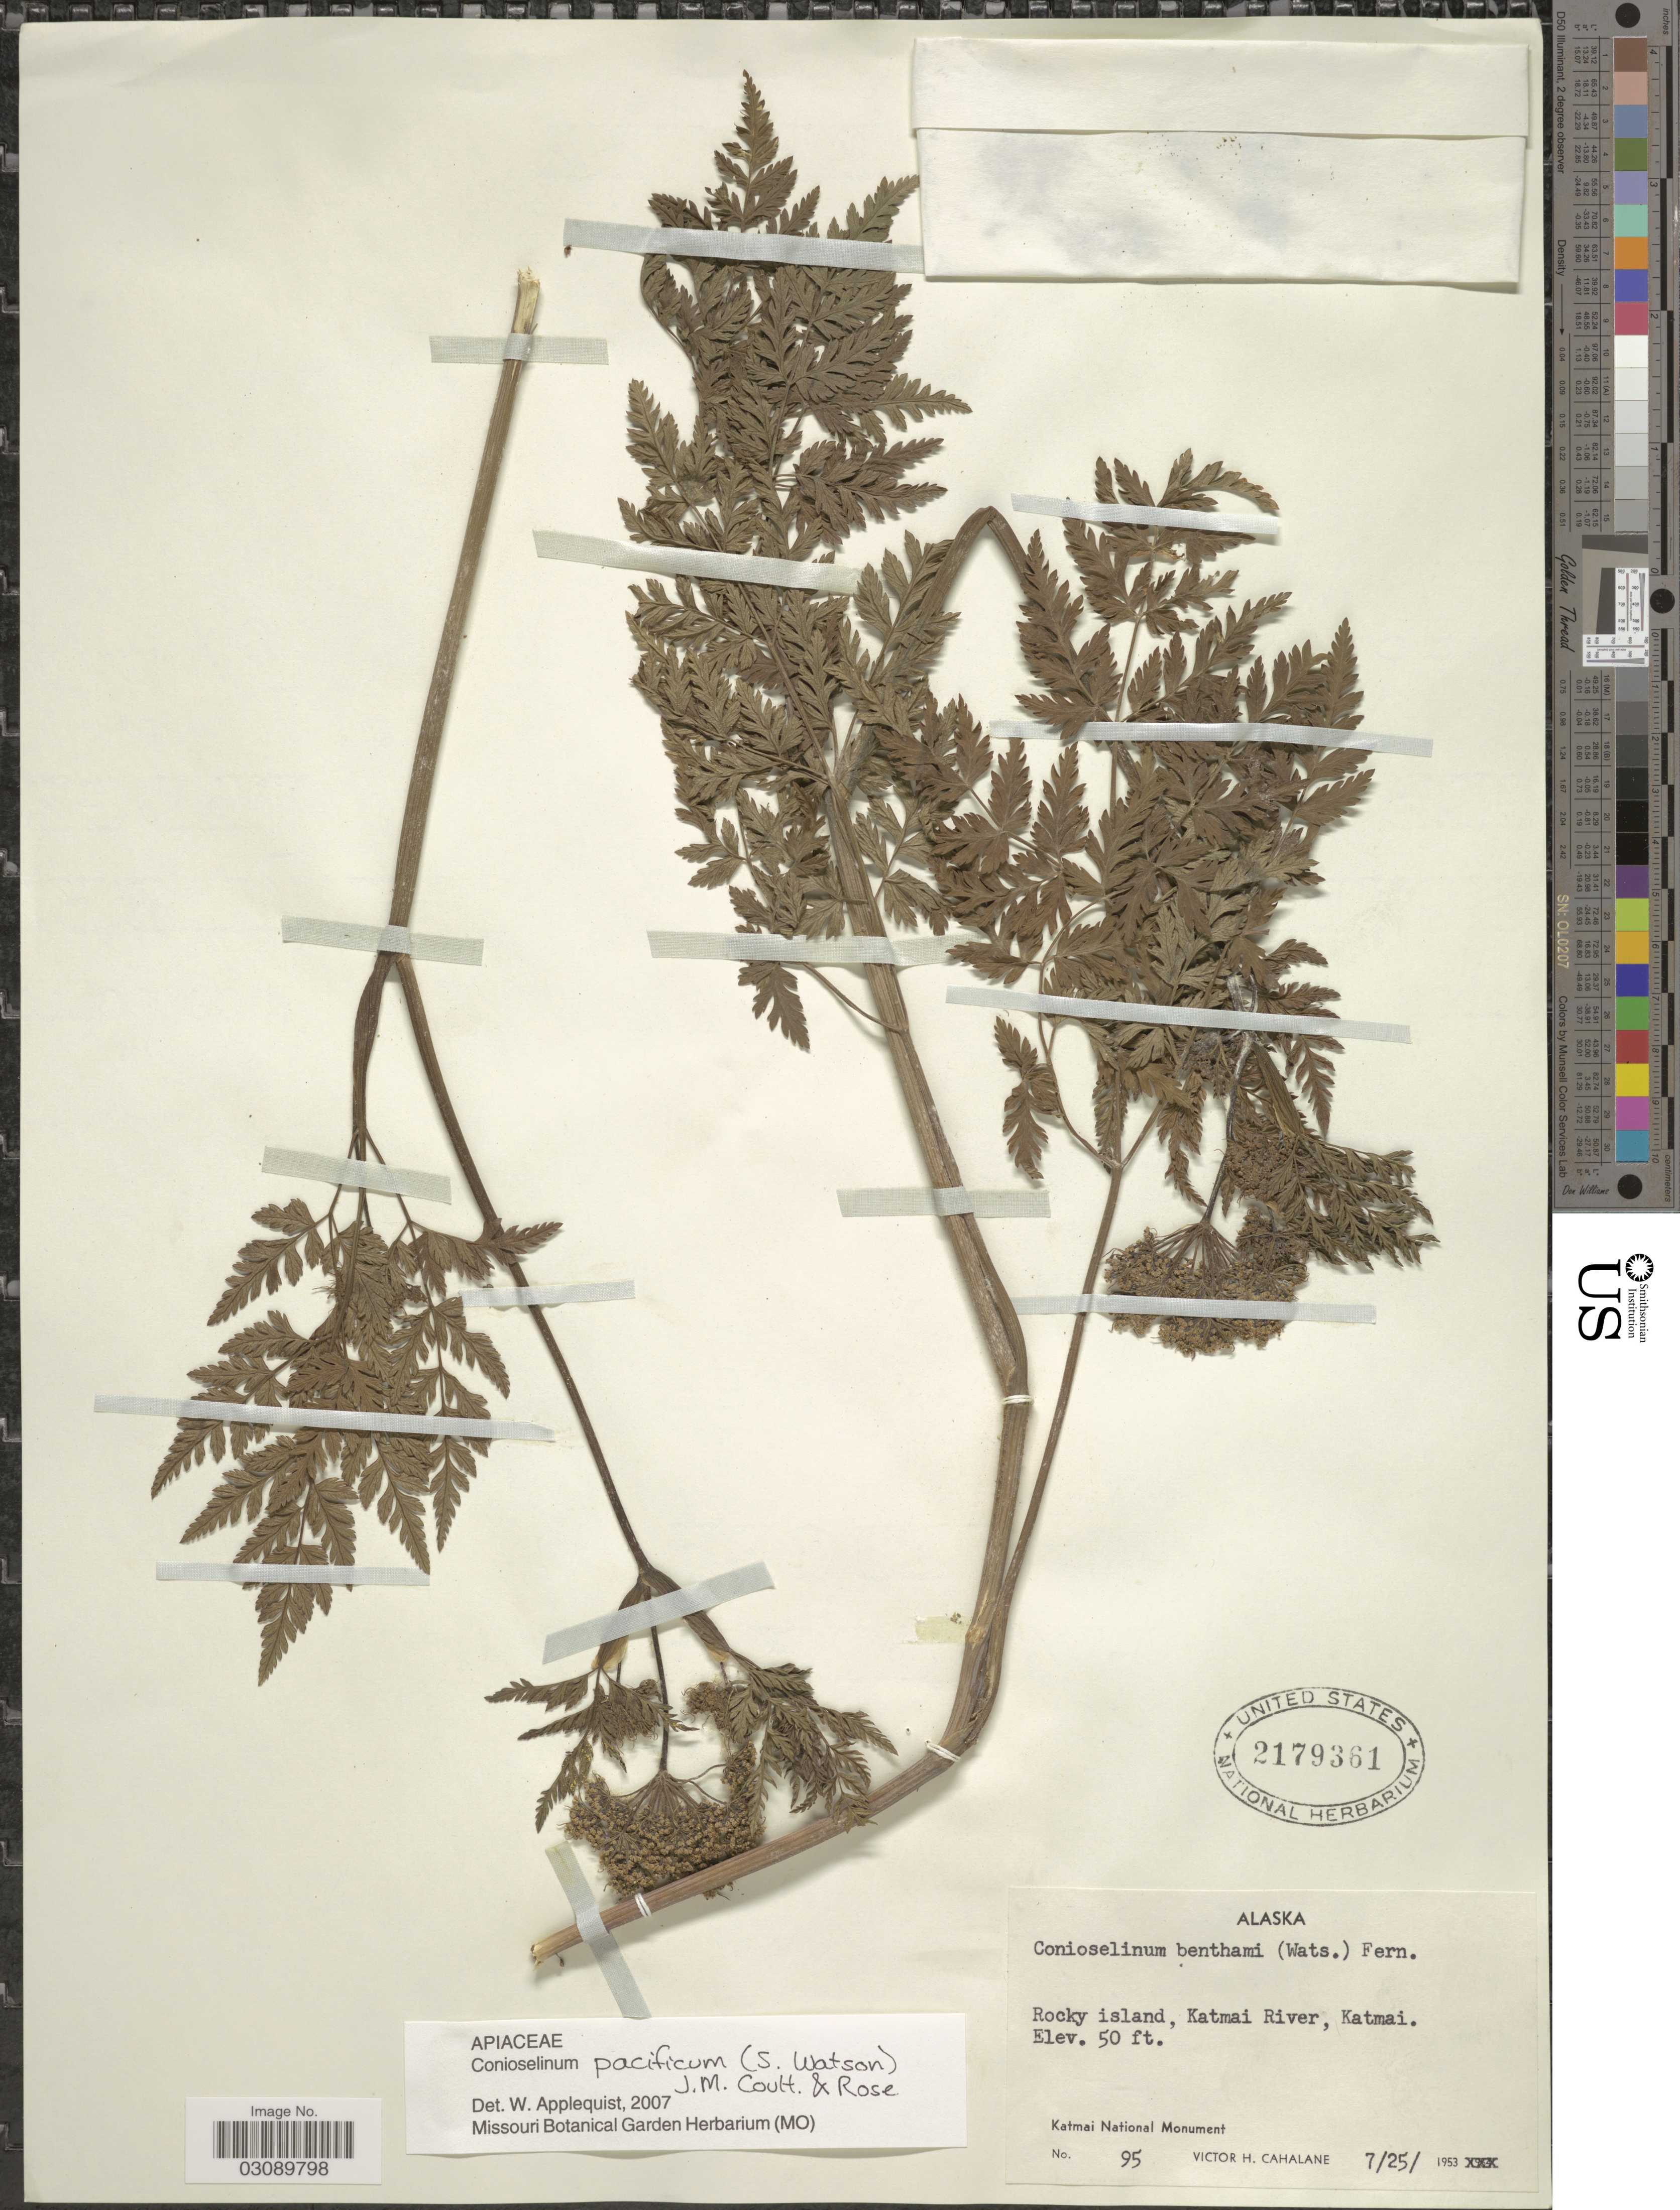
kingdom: Plantae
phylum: Tracheophyta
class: Magnoliopsida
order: Apiales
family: Apiaceae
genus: Conioselinum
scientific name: Conioselinum pacificum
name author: (S. Watson) J.M. Coult. & Rose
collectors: V. Cahalane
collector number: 95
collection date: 1953-07-25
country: United States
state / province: Alaska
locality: Rocky island, Katmai River, Katmai. Katmai National Monument.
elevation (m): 15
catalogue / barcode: US 2179361